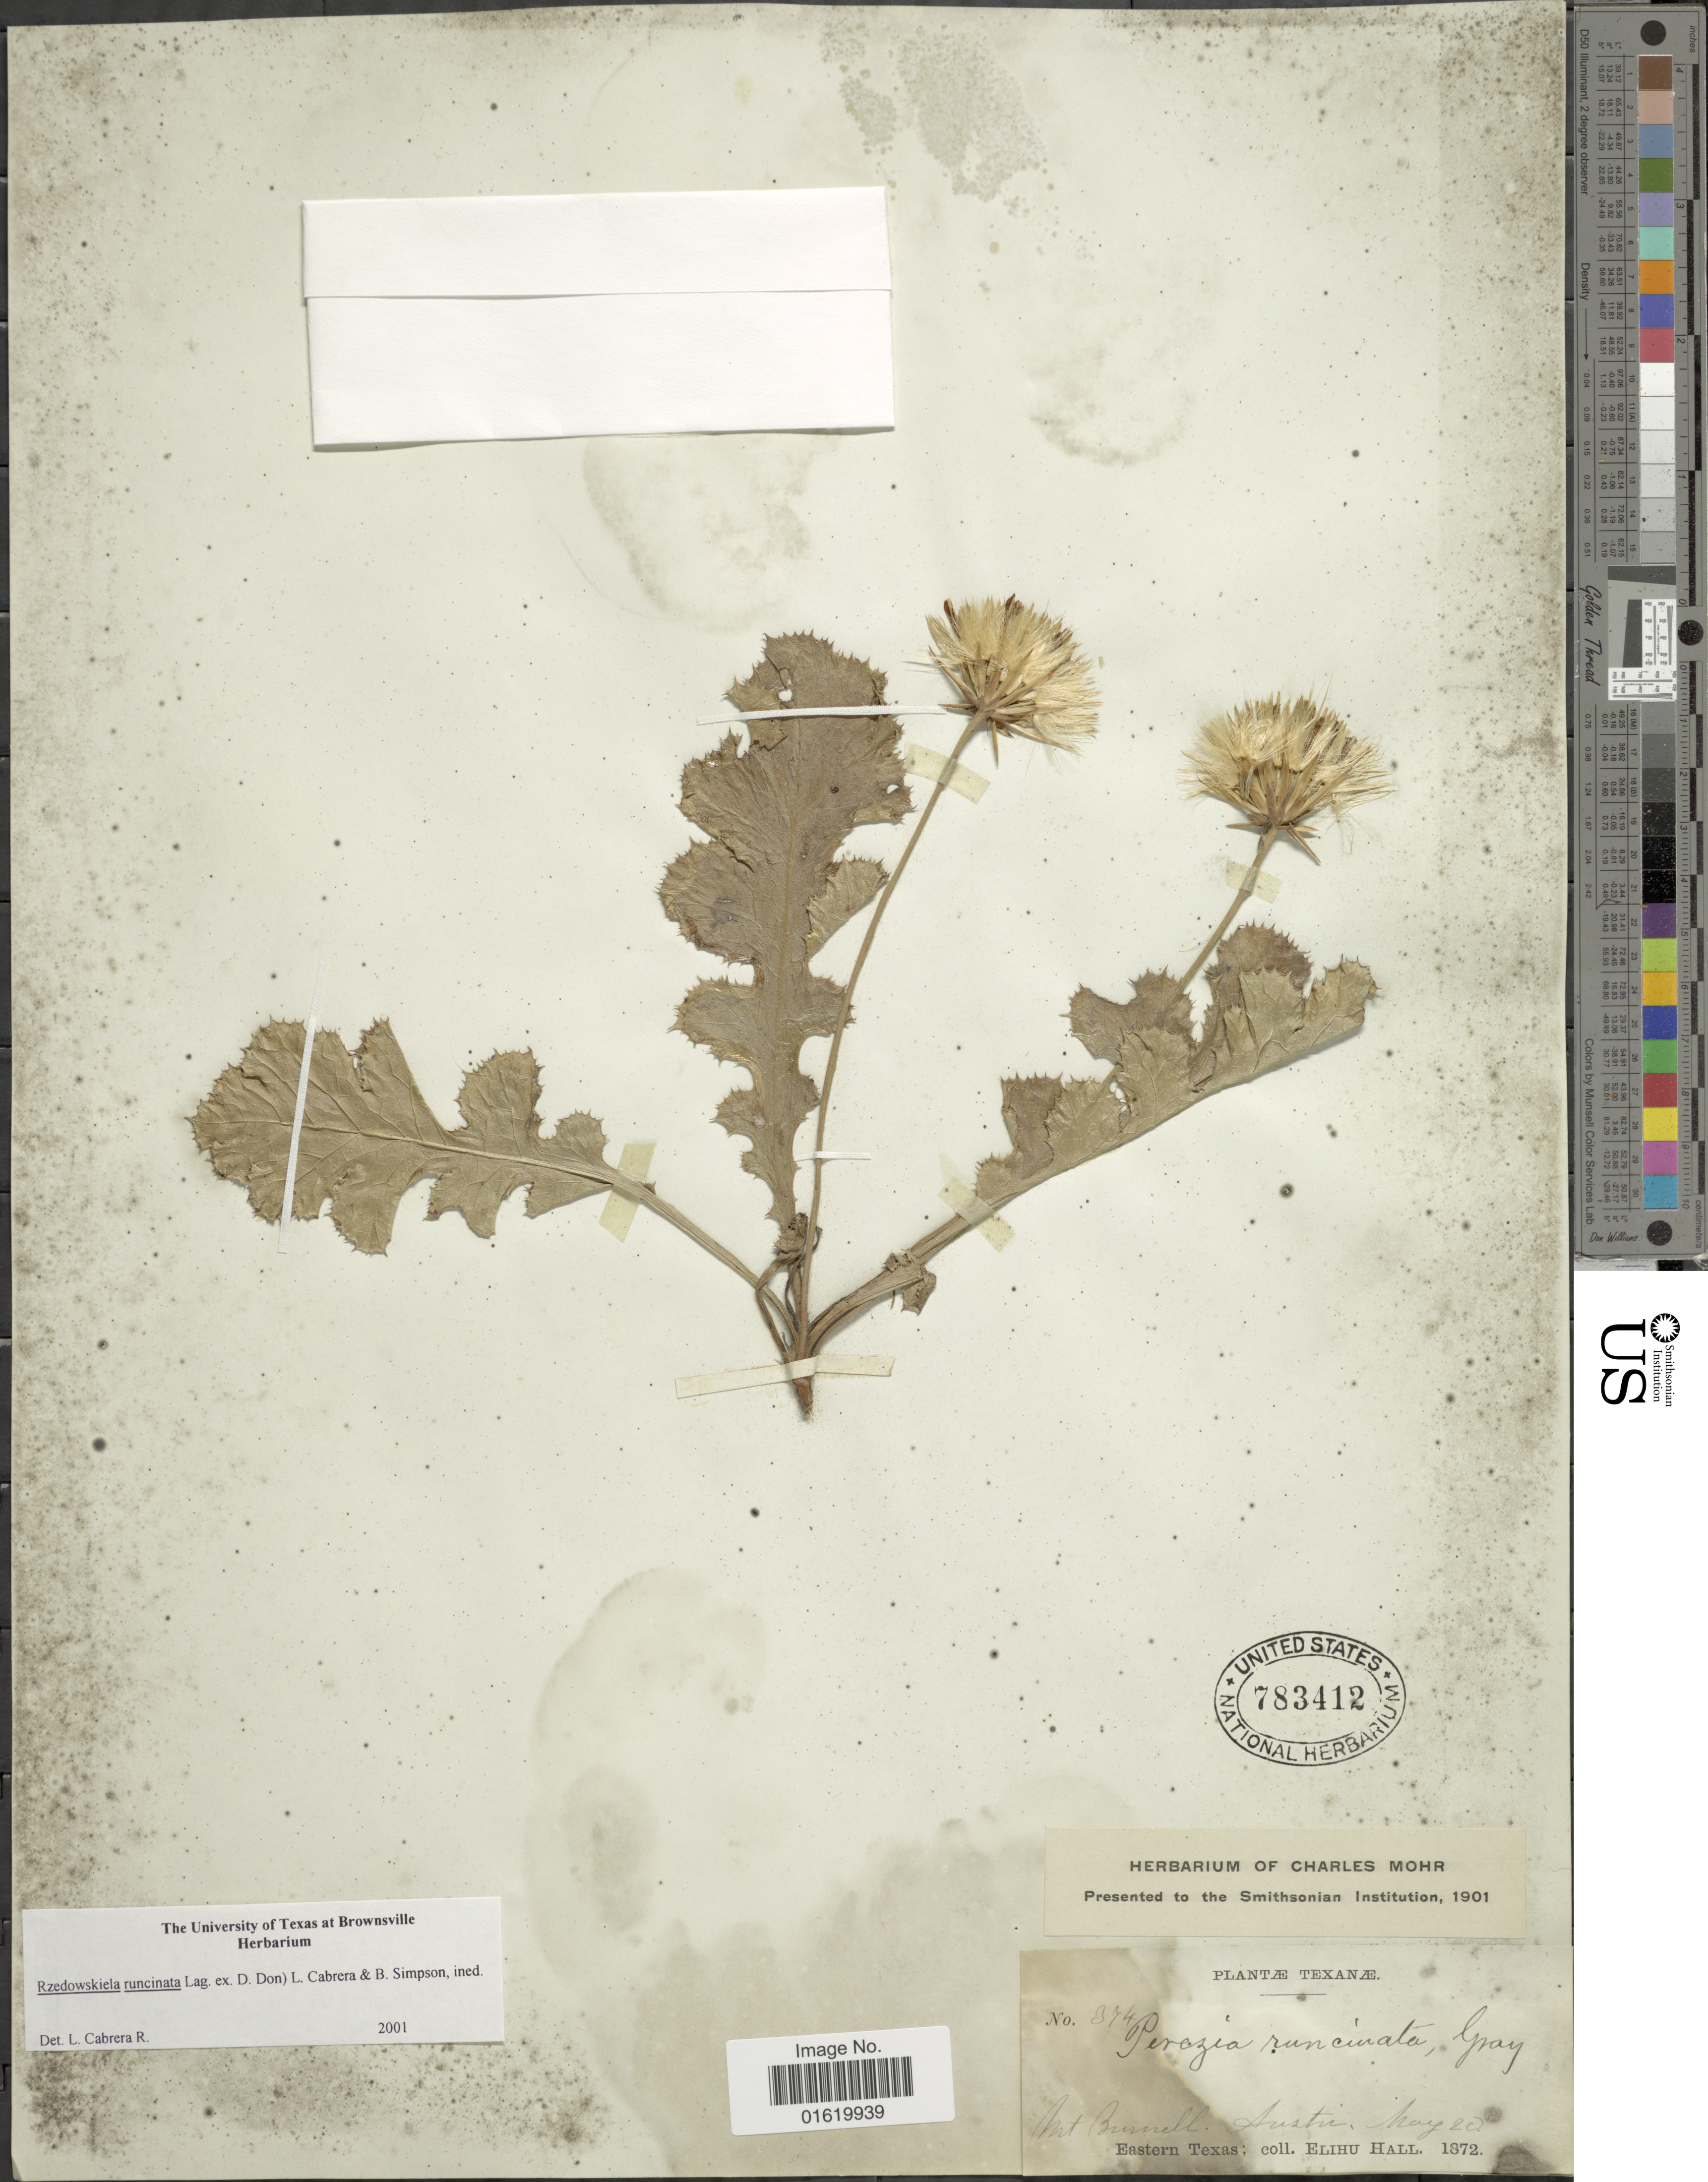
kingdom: Plantae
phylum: Tracheophyta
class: Magnoliopsida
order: Asterales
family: Asteraceae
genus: Acourtia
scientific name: Acourtia runcinata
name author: (D. Don) B.L. Turner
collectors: E. Hall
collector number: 374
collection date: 1872-05-20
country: United States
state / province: Texas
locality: Ant Burnell, Austin.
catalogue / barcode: US 783412